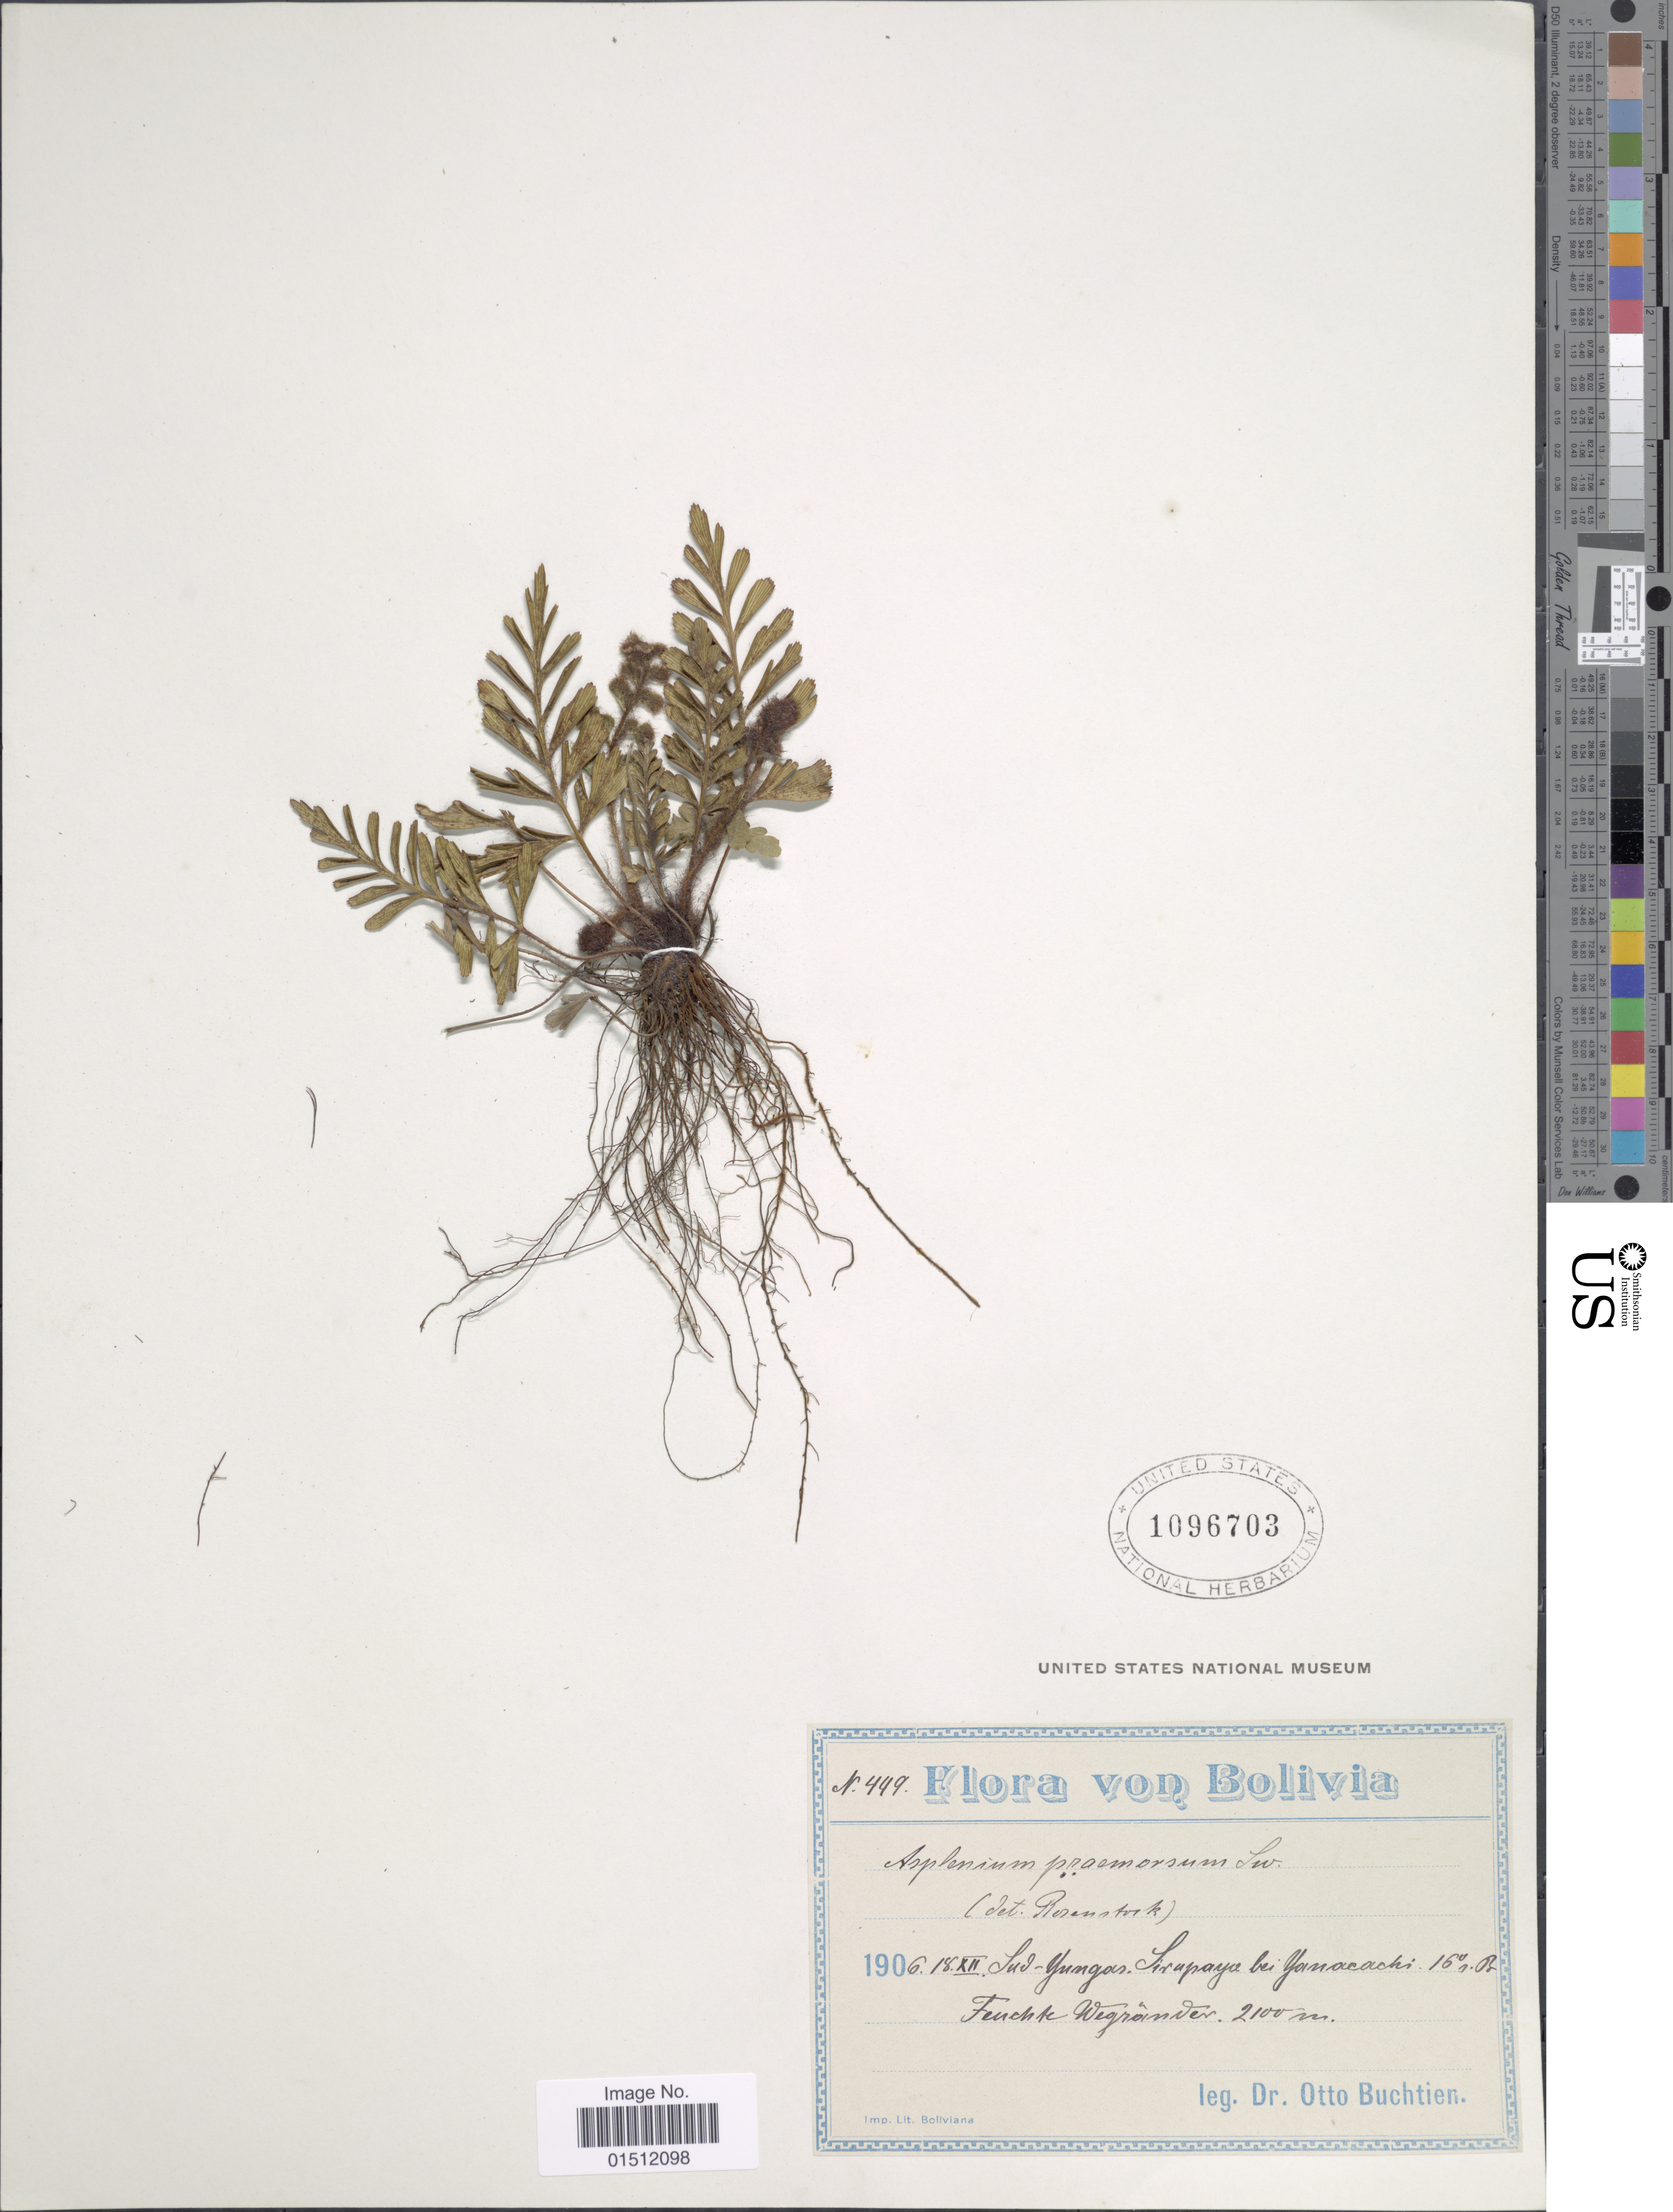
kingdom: Plantae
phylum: Tracheophyta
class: Polypodiopsida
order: Polypodiales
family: Aspleniaceae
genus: Asplenium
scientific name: Asplenium praemorsum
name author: Sw.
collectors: O. Buchtien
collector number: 449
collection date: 1906-12-18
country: Bolivia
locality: Sud-Yungas, Sirapaya bei Yanacachi.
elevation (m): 2100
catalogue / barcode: US 1096703